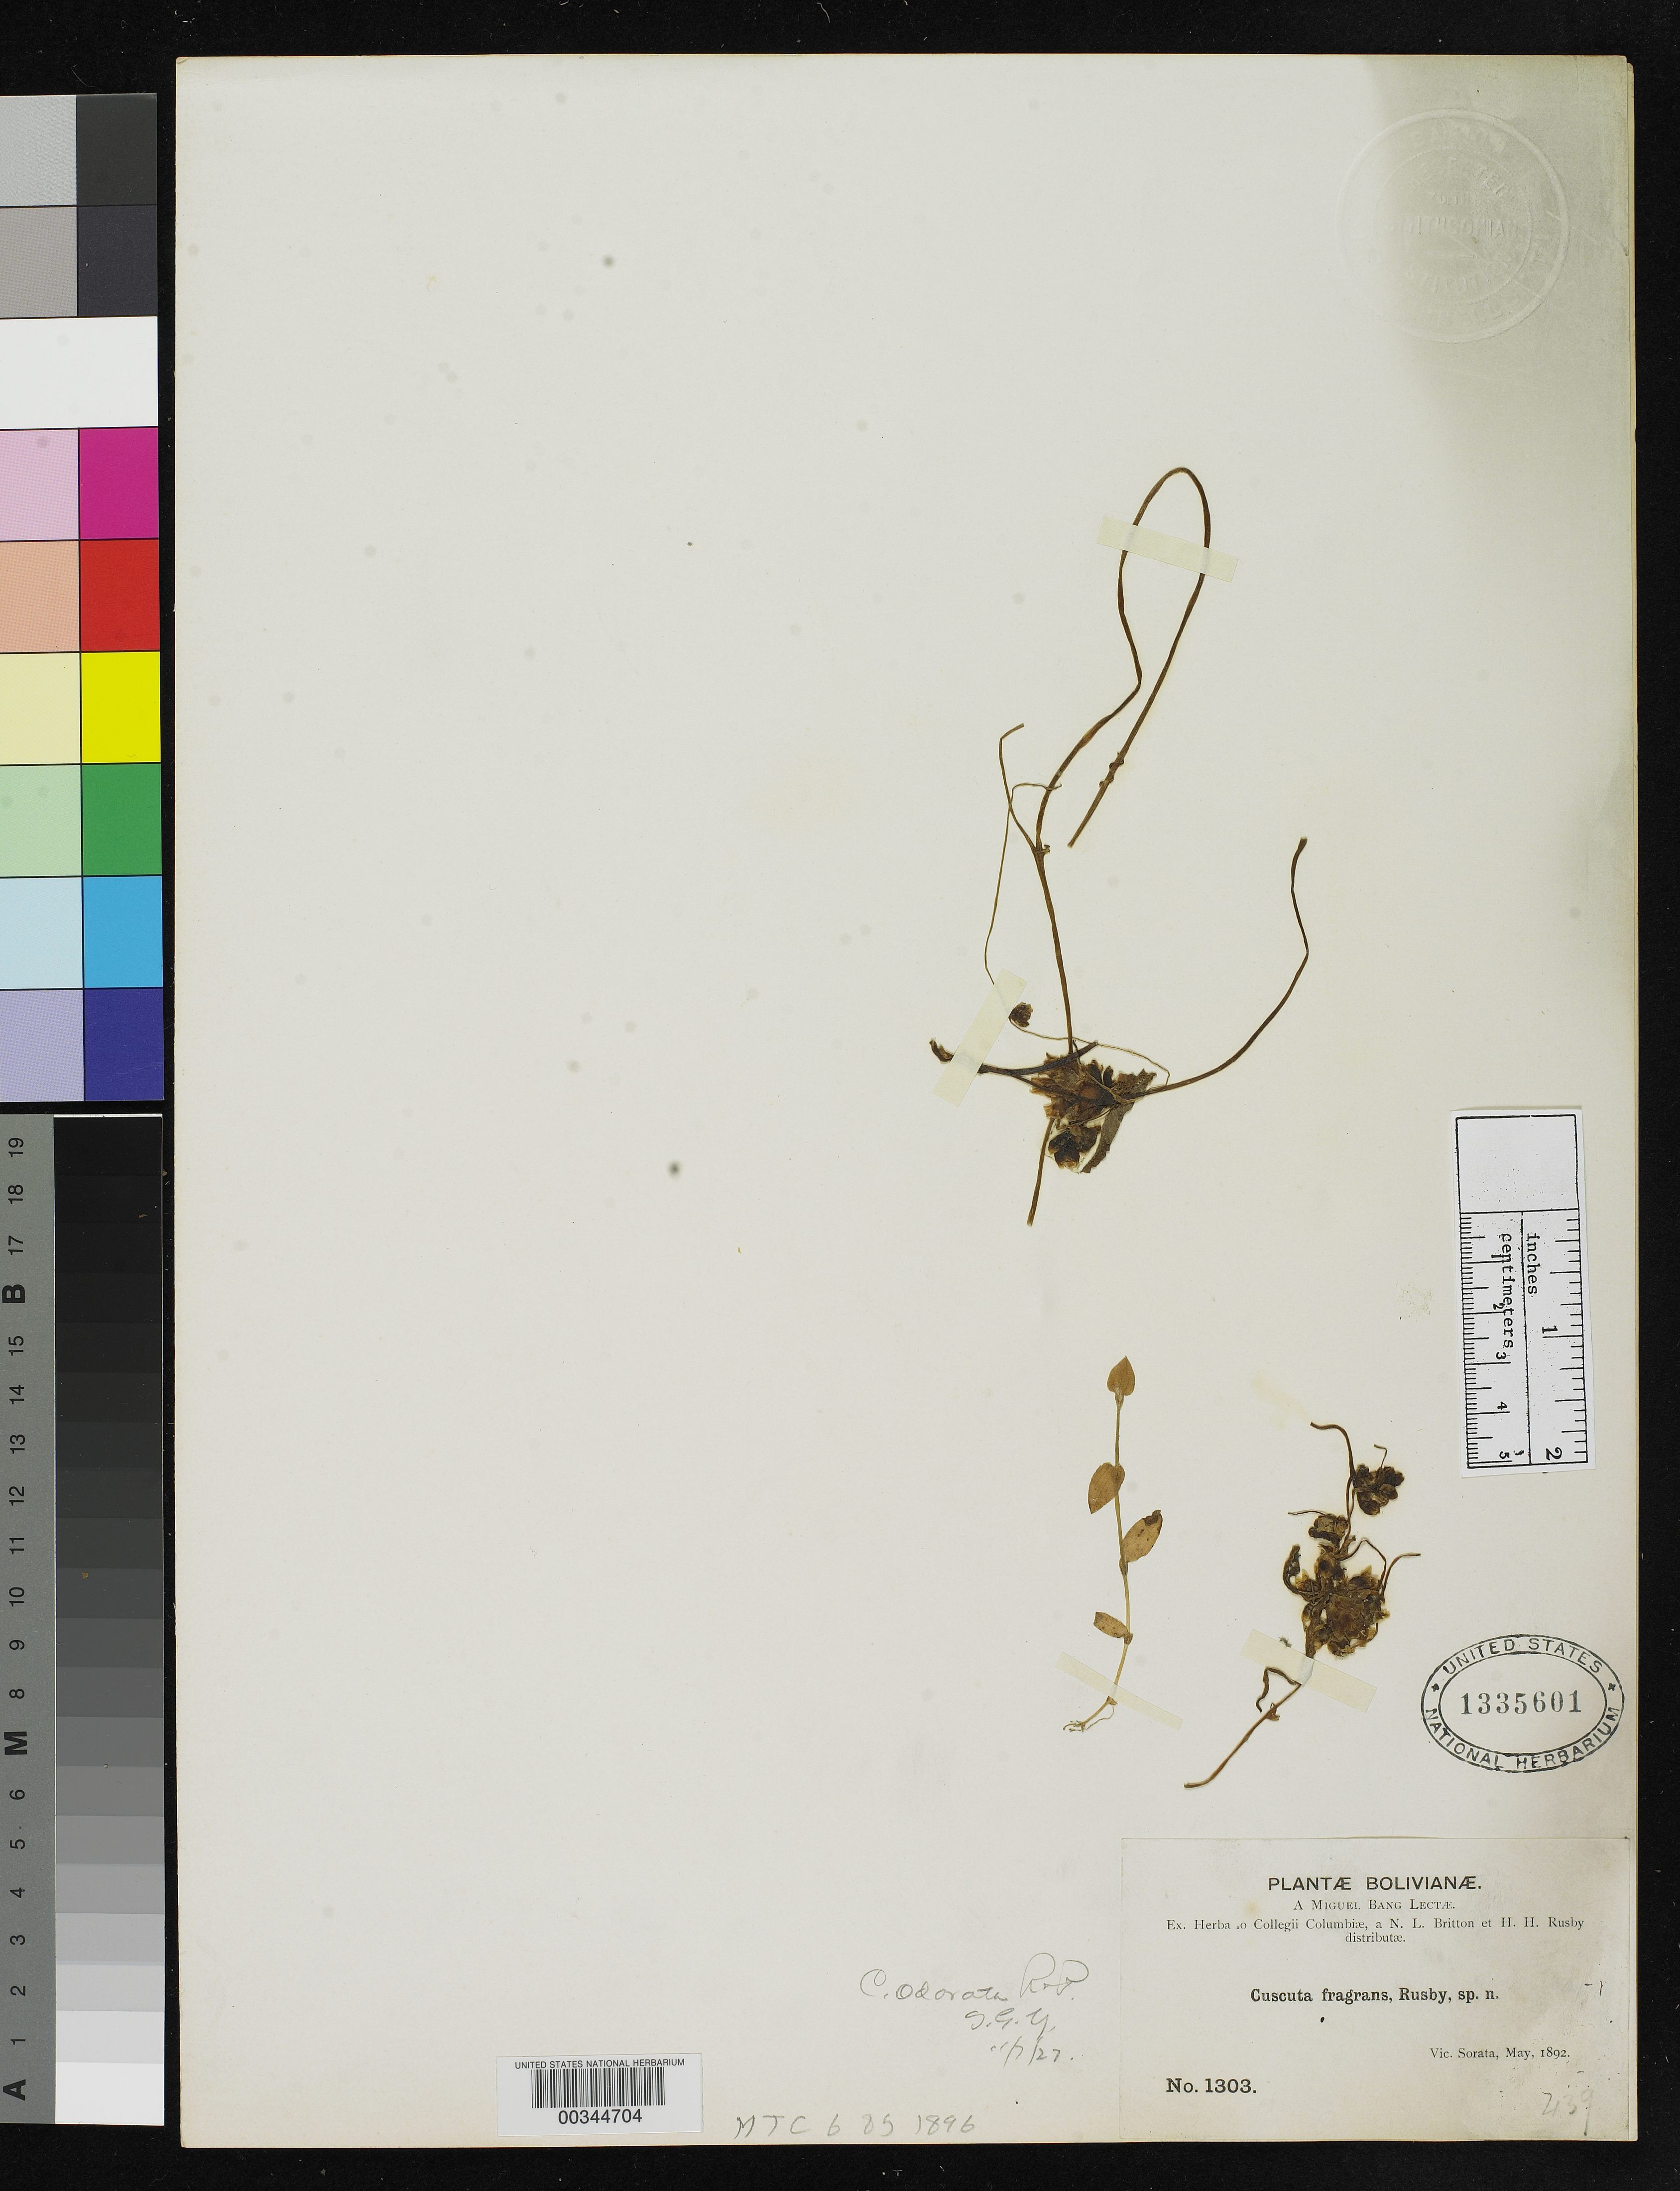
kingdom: Plantae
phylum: Tracheophyta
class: Magnoliopsida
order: Solanales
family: Convolvulaceae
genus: Cuscuta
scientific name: Cuscuta fragrans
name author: Rusby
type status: Isotype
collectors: M. Bang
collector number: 1303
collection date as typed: May 1892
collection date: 1892-05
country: Bolivia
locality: Vic. Sorata.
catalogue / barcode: US 1335601